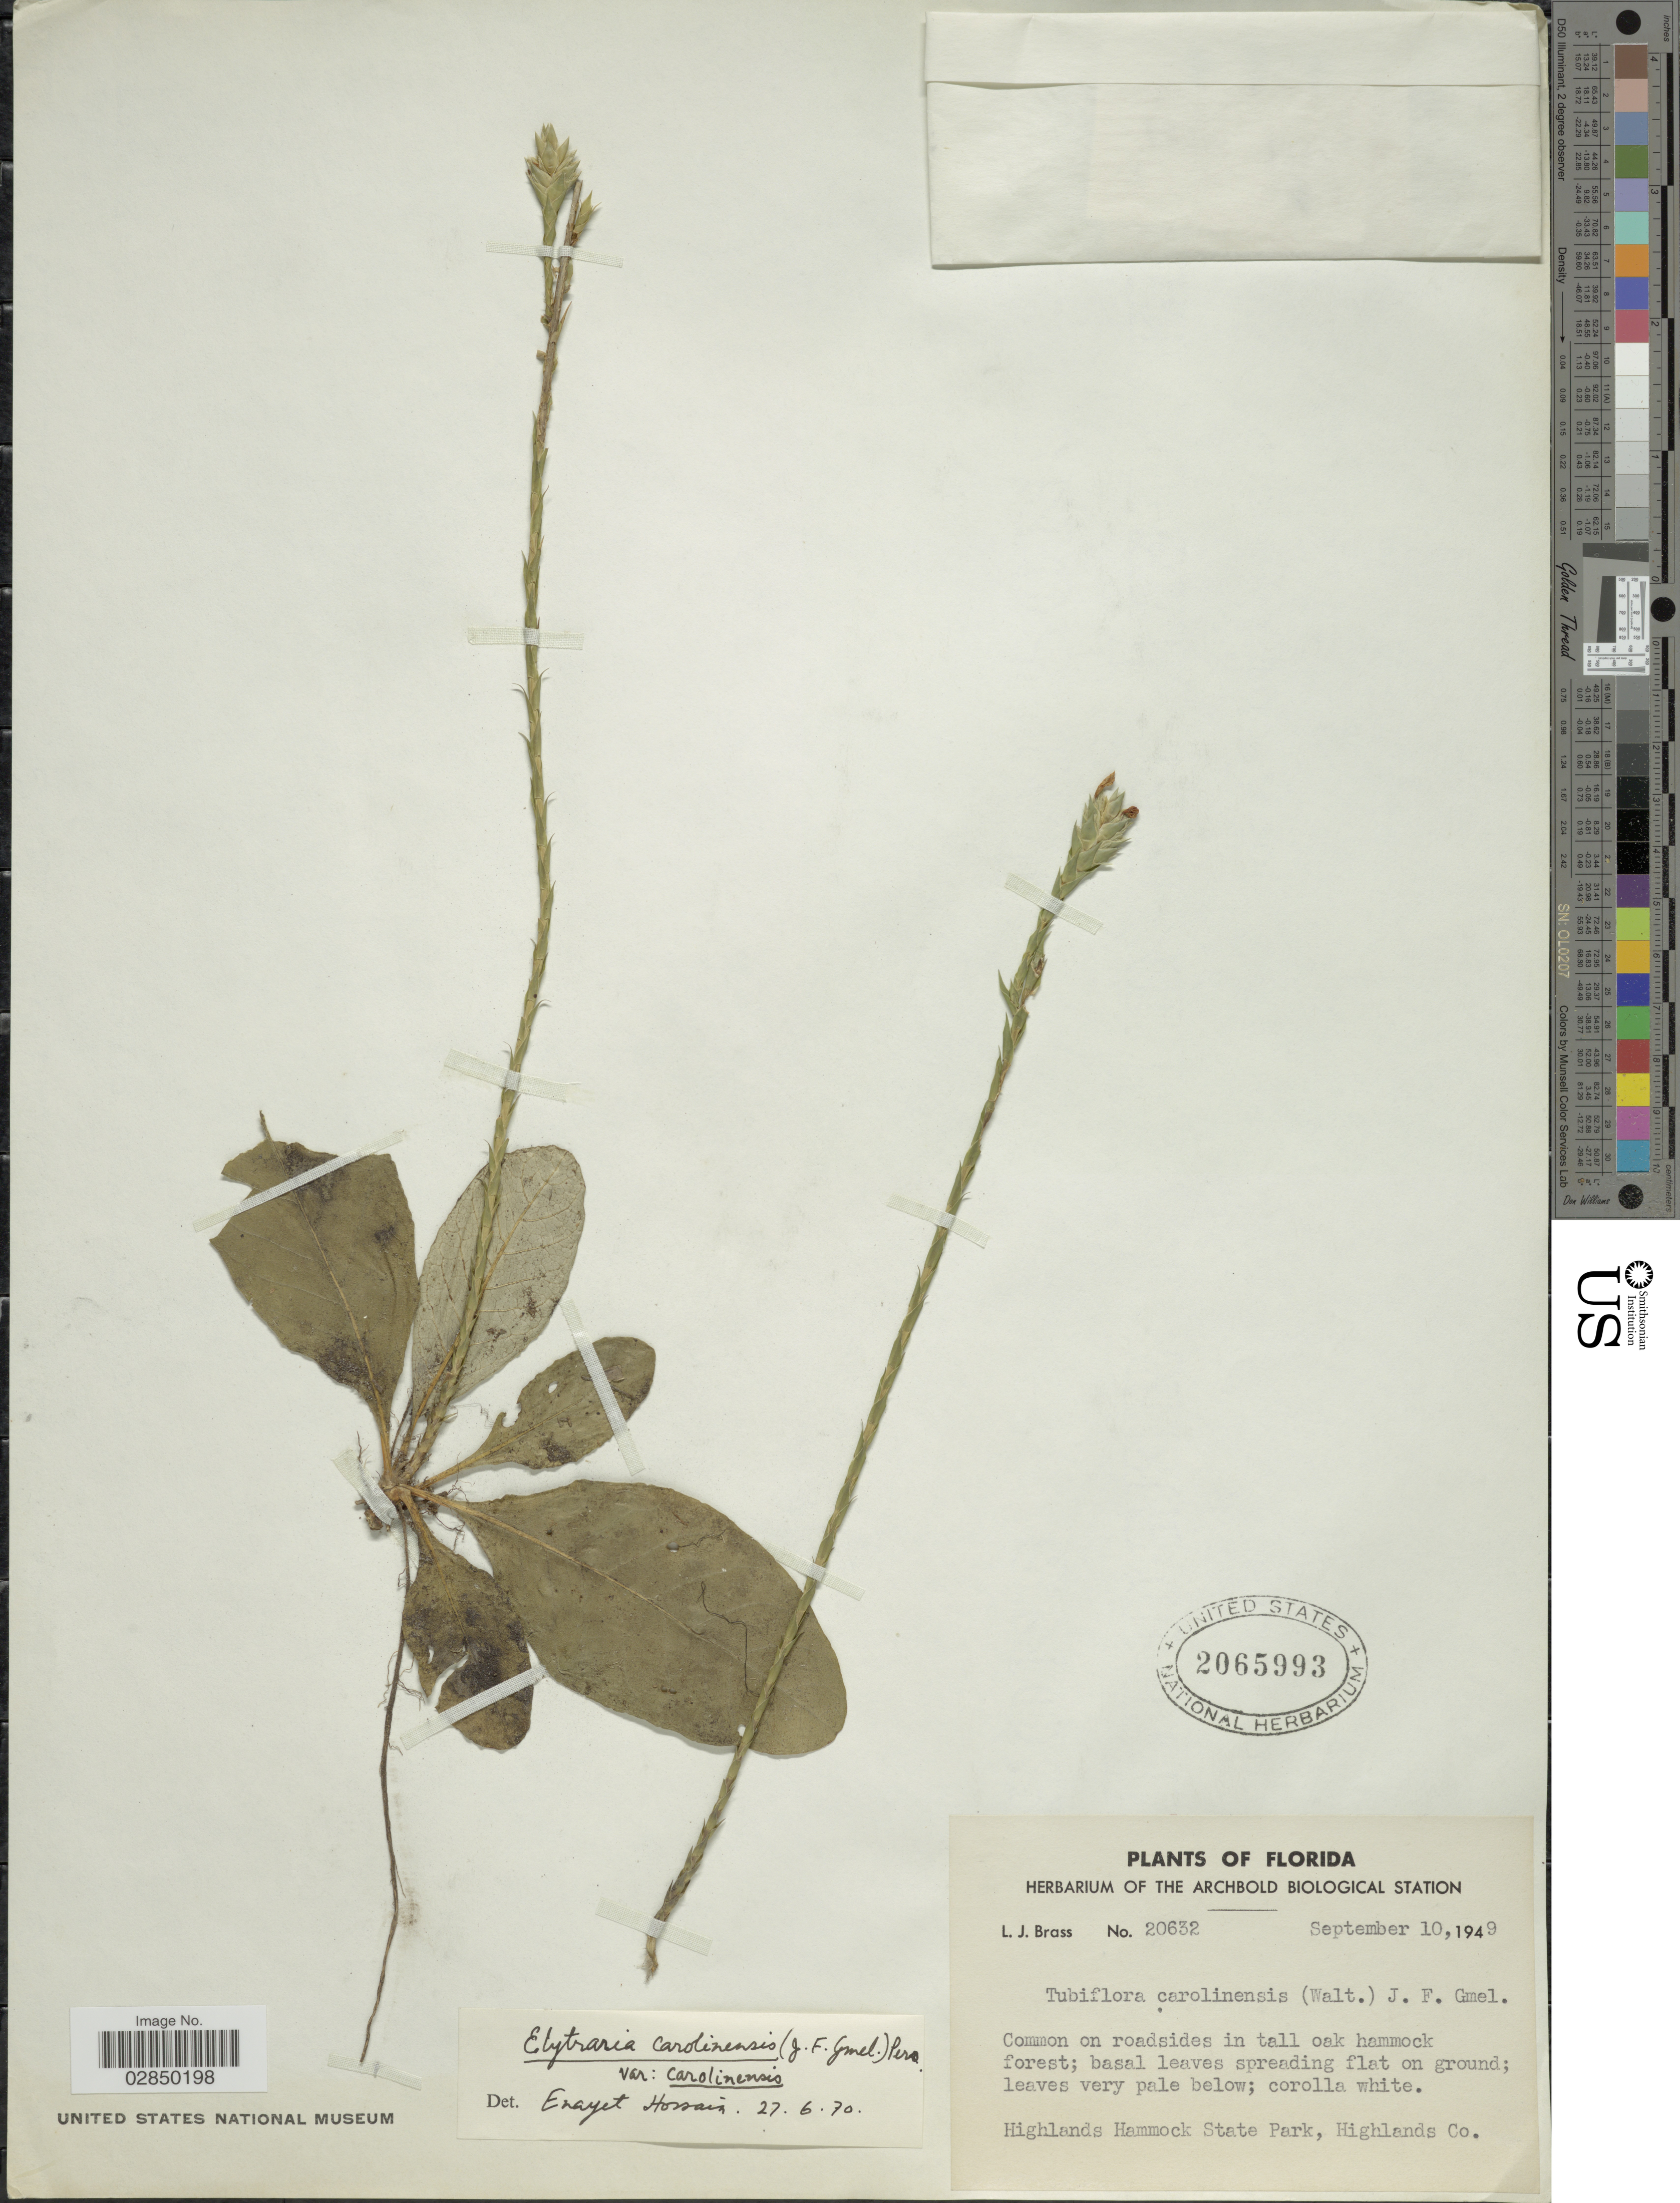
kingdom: Plantae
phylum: Tracheophyta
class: Magnoliopsida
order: Lamiales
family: Acanthaceae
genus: Elytraria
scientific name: Elytraria caroliniensis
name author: (J.F. Gmel.) Pers.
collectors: L. J. Brass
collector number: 20632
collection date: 1949-09-10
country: United States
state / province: Florida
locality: Highlands Hammock State Park, Highlands Co.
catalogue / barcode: US 2065993